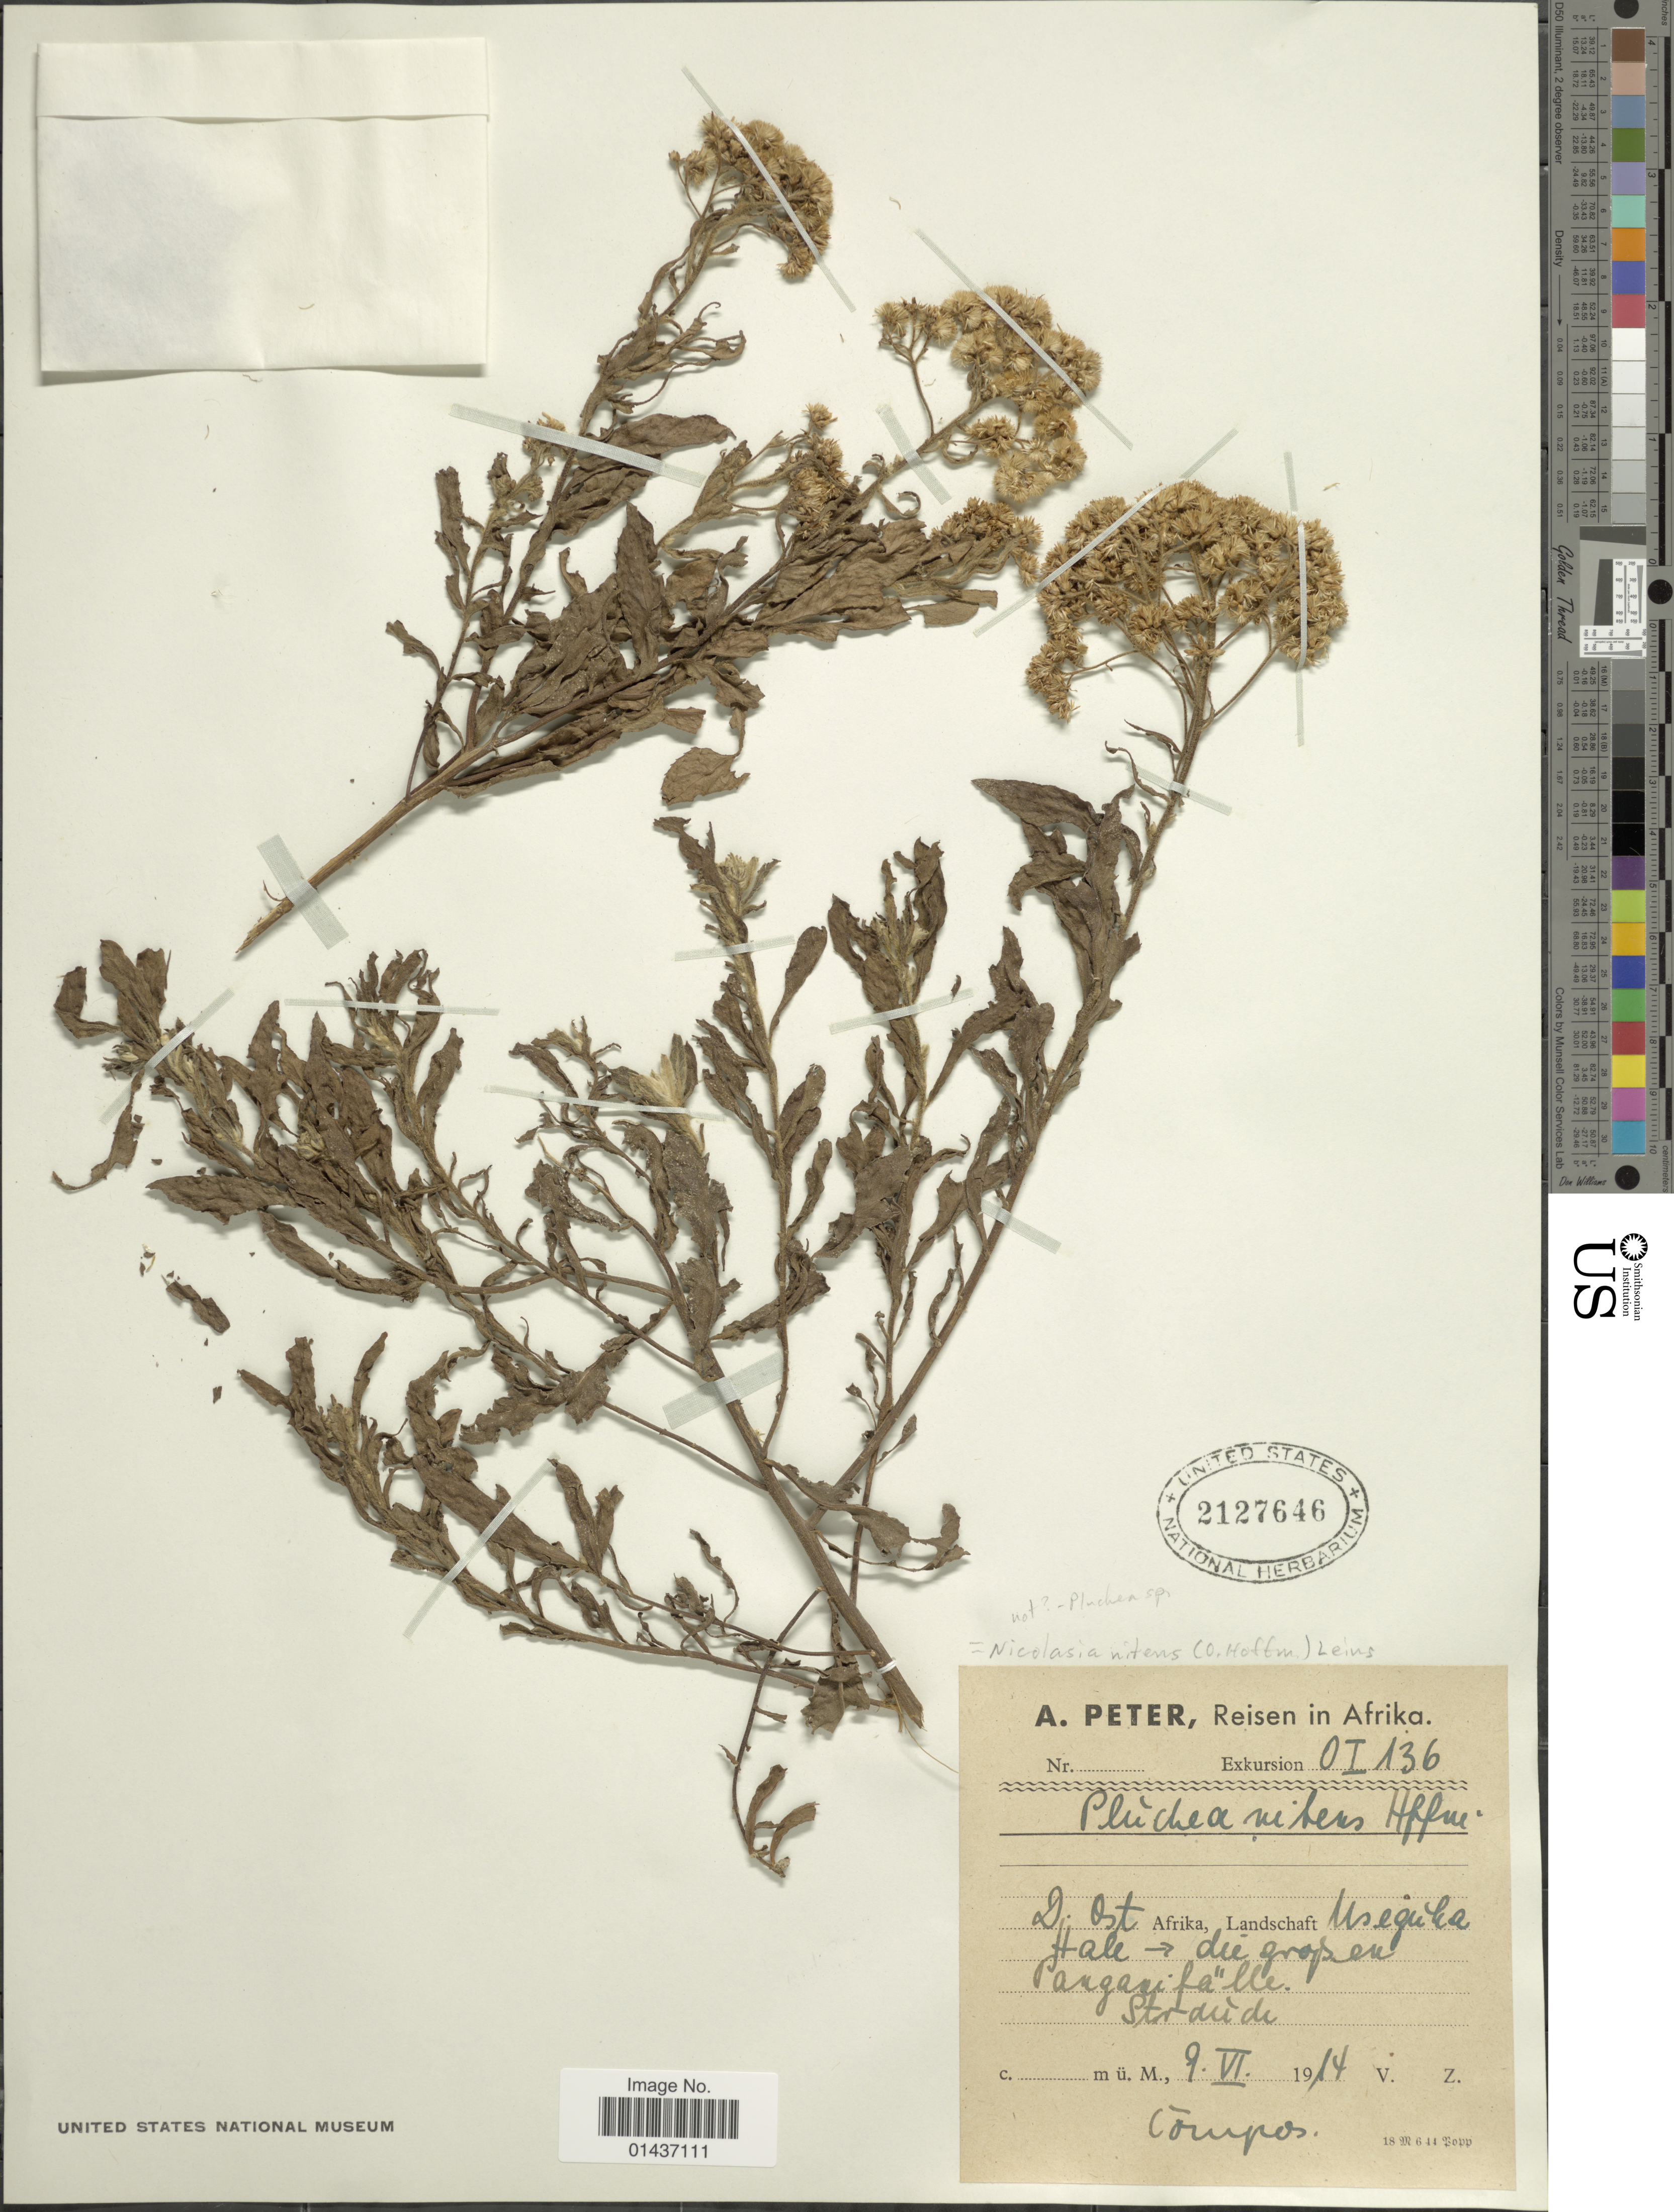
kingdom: Plantae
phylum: Tracheophyta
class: Magnoliopsida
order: Asterales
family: Asteraceae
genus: Pluchea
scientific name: Pluchea sp.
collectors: A. Peter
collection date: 1914-06-09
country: Tanzania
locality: Useguha, Hale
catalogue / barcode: US 2127646